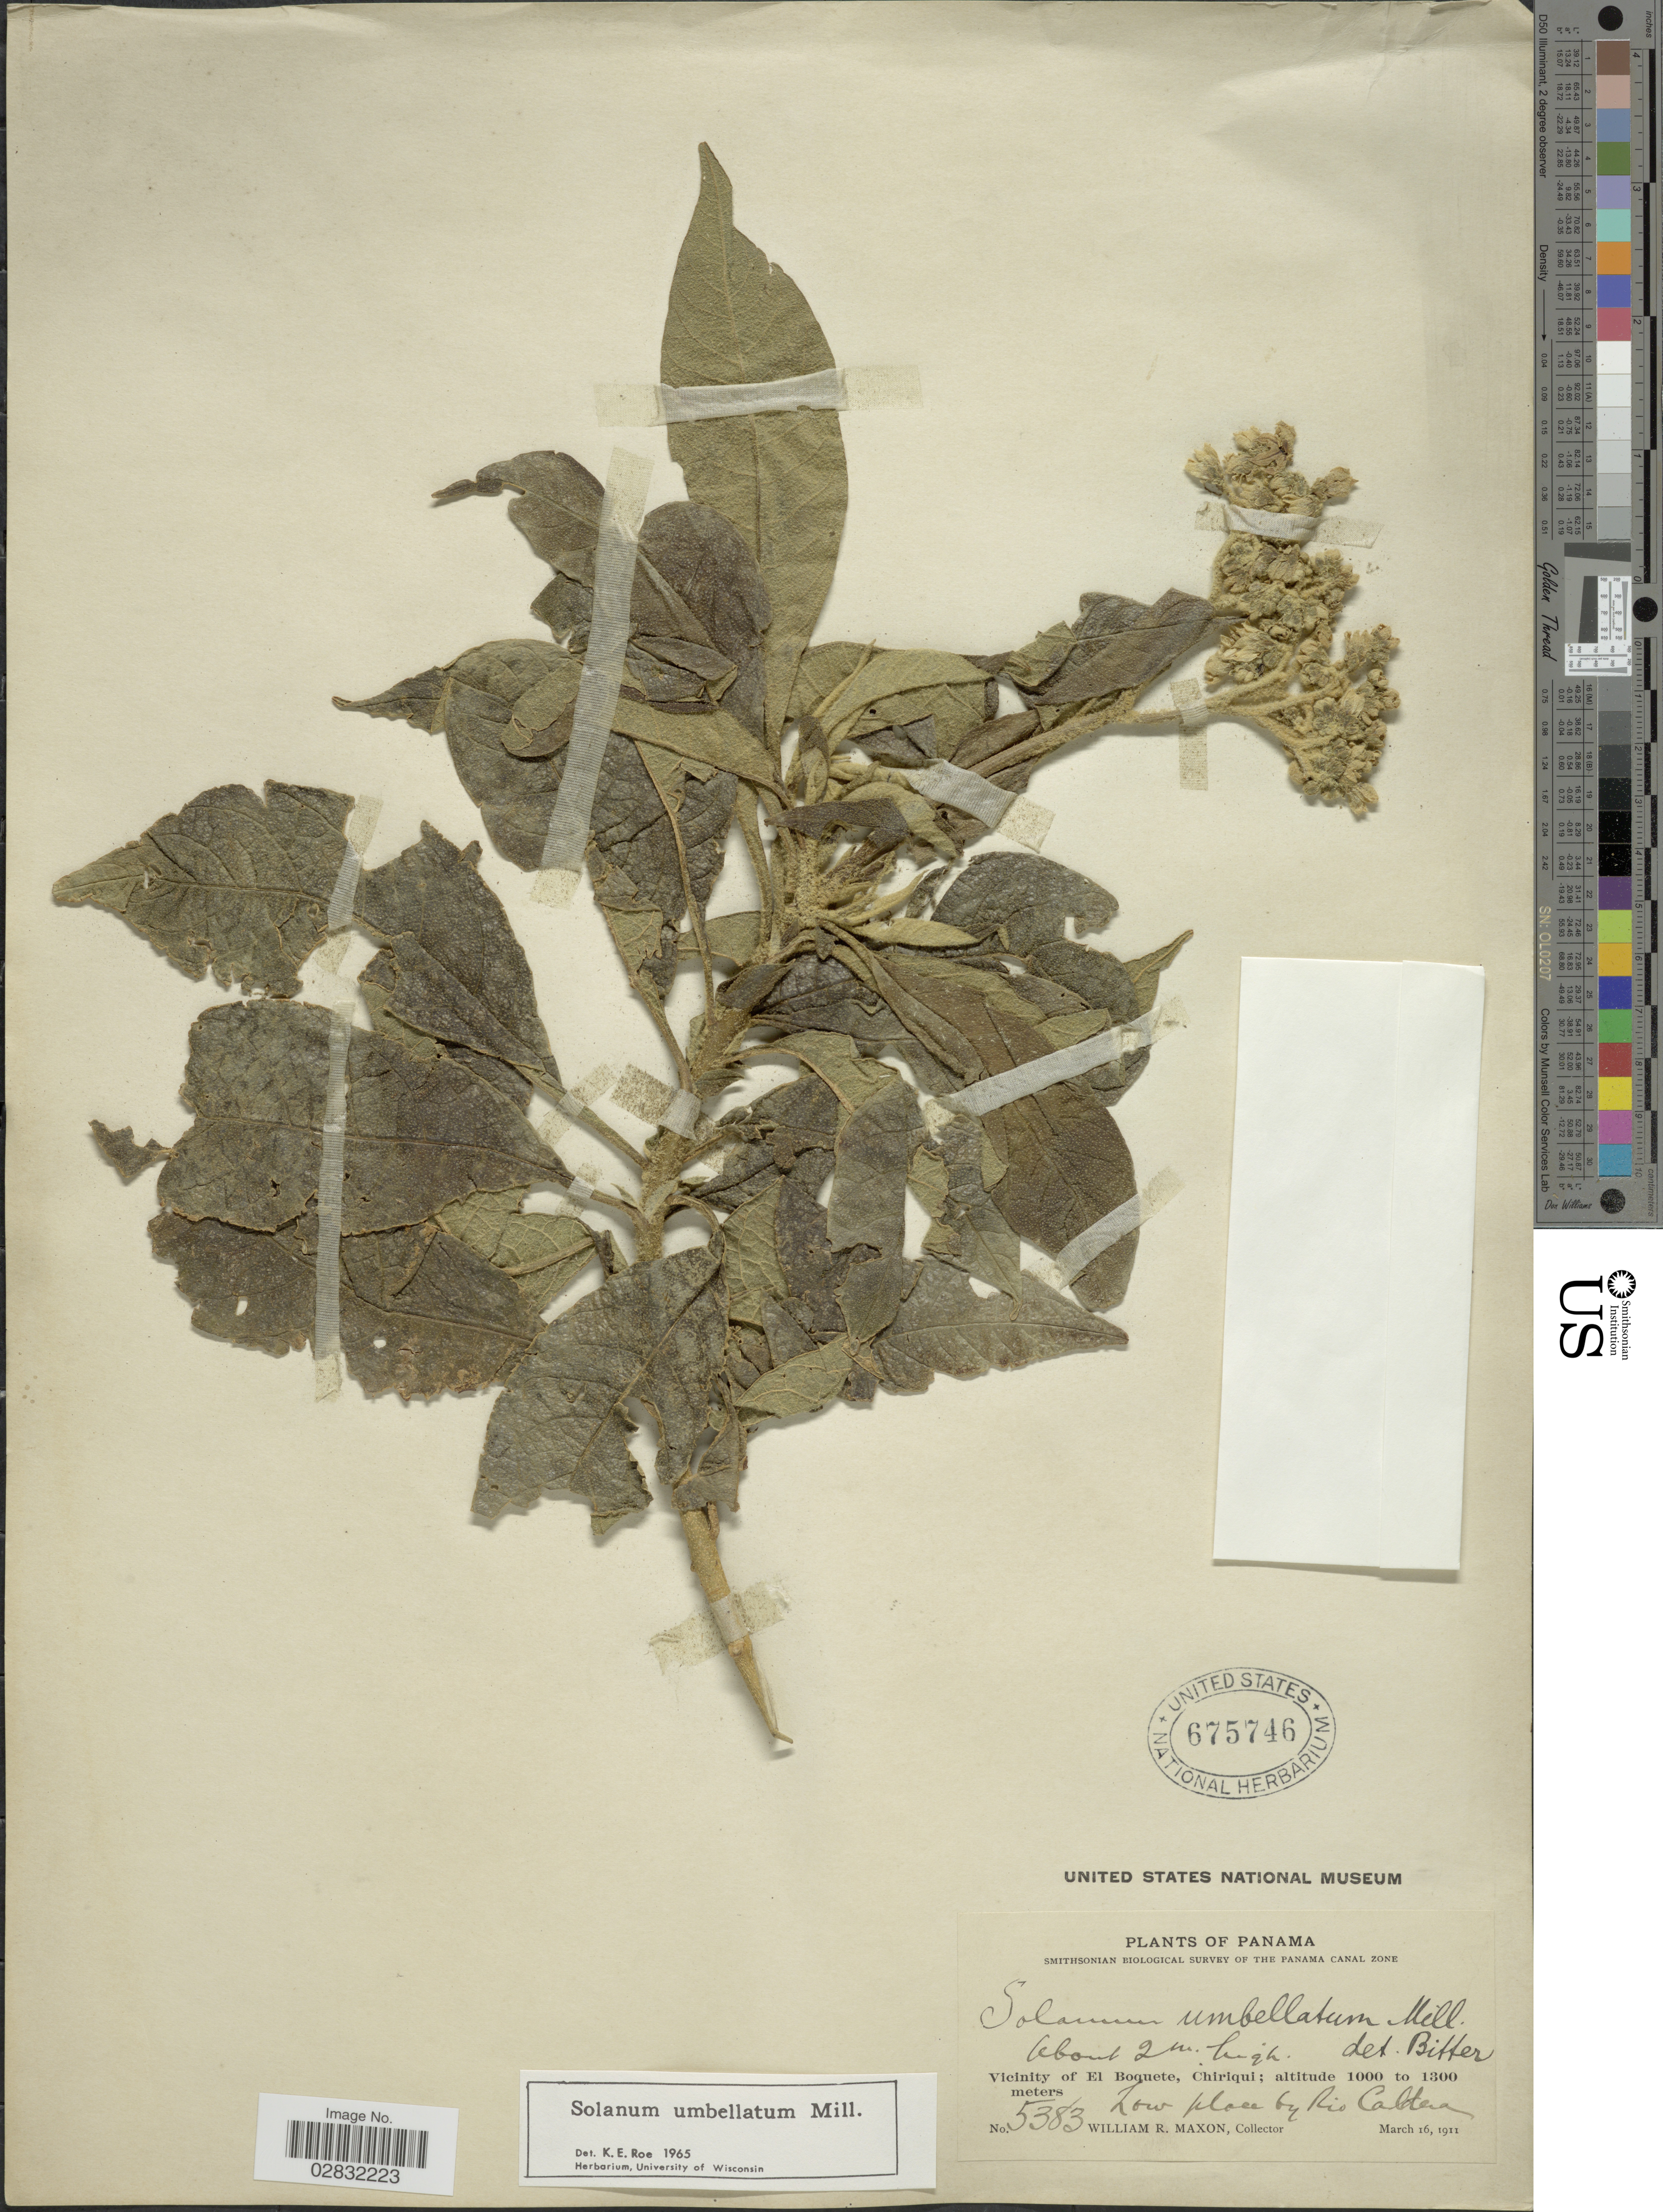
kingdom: Plantae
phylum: Tracheophyta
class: Magnoliopsida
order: Solanales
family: Solanaceae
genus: Solanum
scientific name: Solanum umbellatum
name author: Mill.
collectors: W. R. Maxon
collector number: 5383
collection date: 1911-03-16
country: Panama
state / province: Chiriqui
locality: Vicinity of El Boquete, Chiriqui.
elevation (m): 1000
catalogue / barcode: US 675746